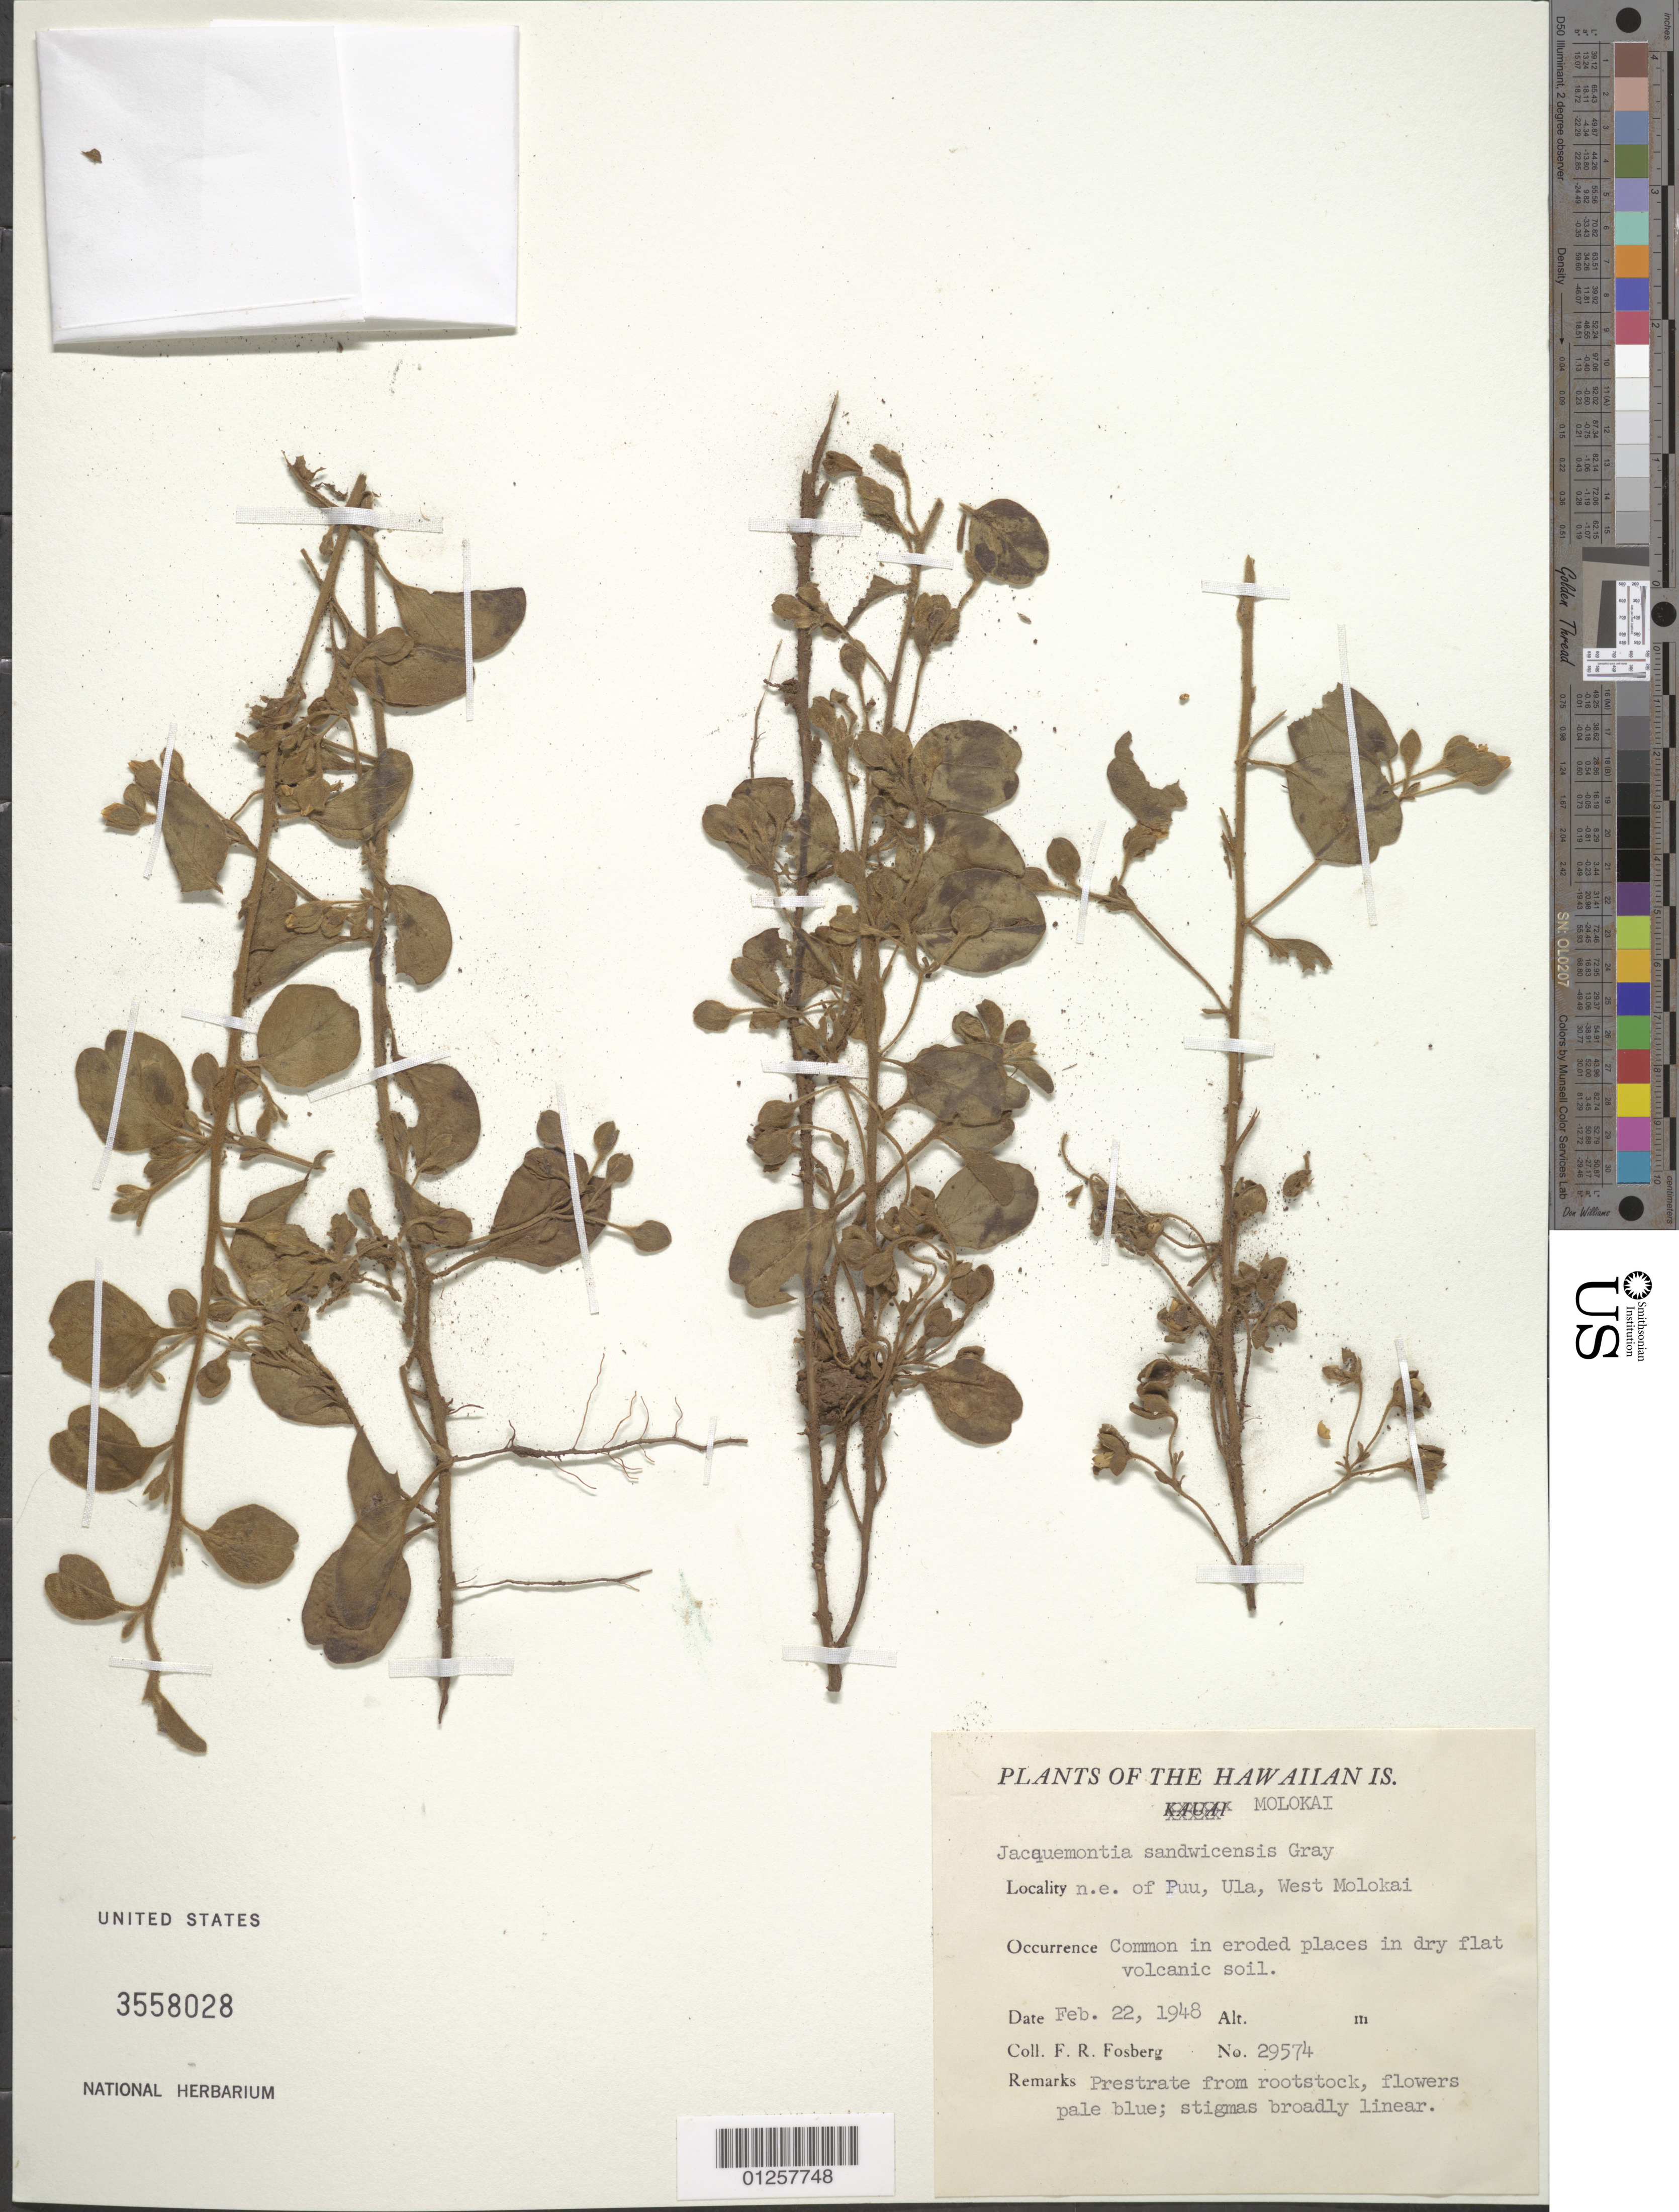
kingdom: Plantae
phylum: Tracheophyta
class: Magnoliopsida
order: Solanales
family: Convolvulaceae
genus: Jacquemontia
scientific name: Jacquemontia sandwicensis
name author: A. Gray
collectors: F. R. Fosberg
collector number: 29574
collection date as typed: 22 Feb 1948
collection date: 1948-02-22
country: United States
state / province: Hawaii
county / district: Maui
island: Moloka'i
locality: NE of Puu Ula, W Molokai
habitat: In eroded places in dry flat volcanic soil.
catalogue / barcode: US 3558028